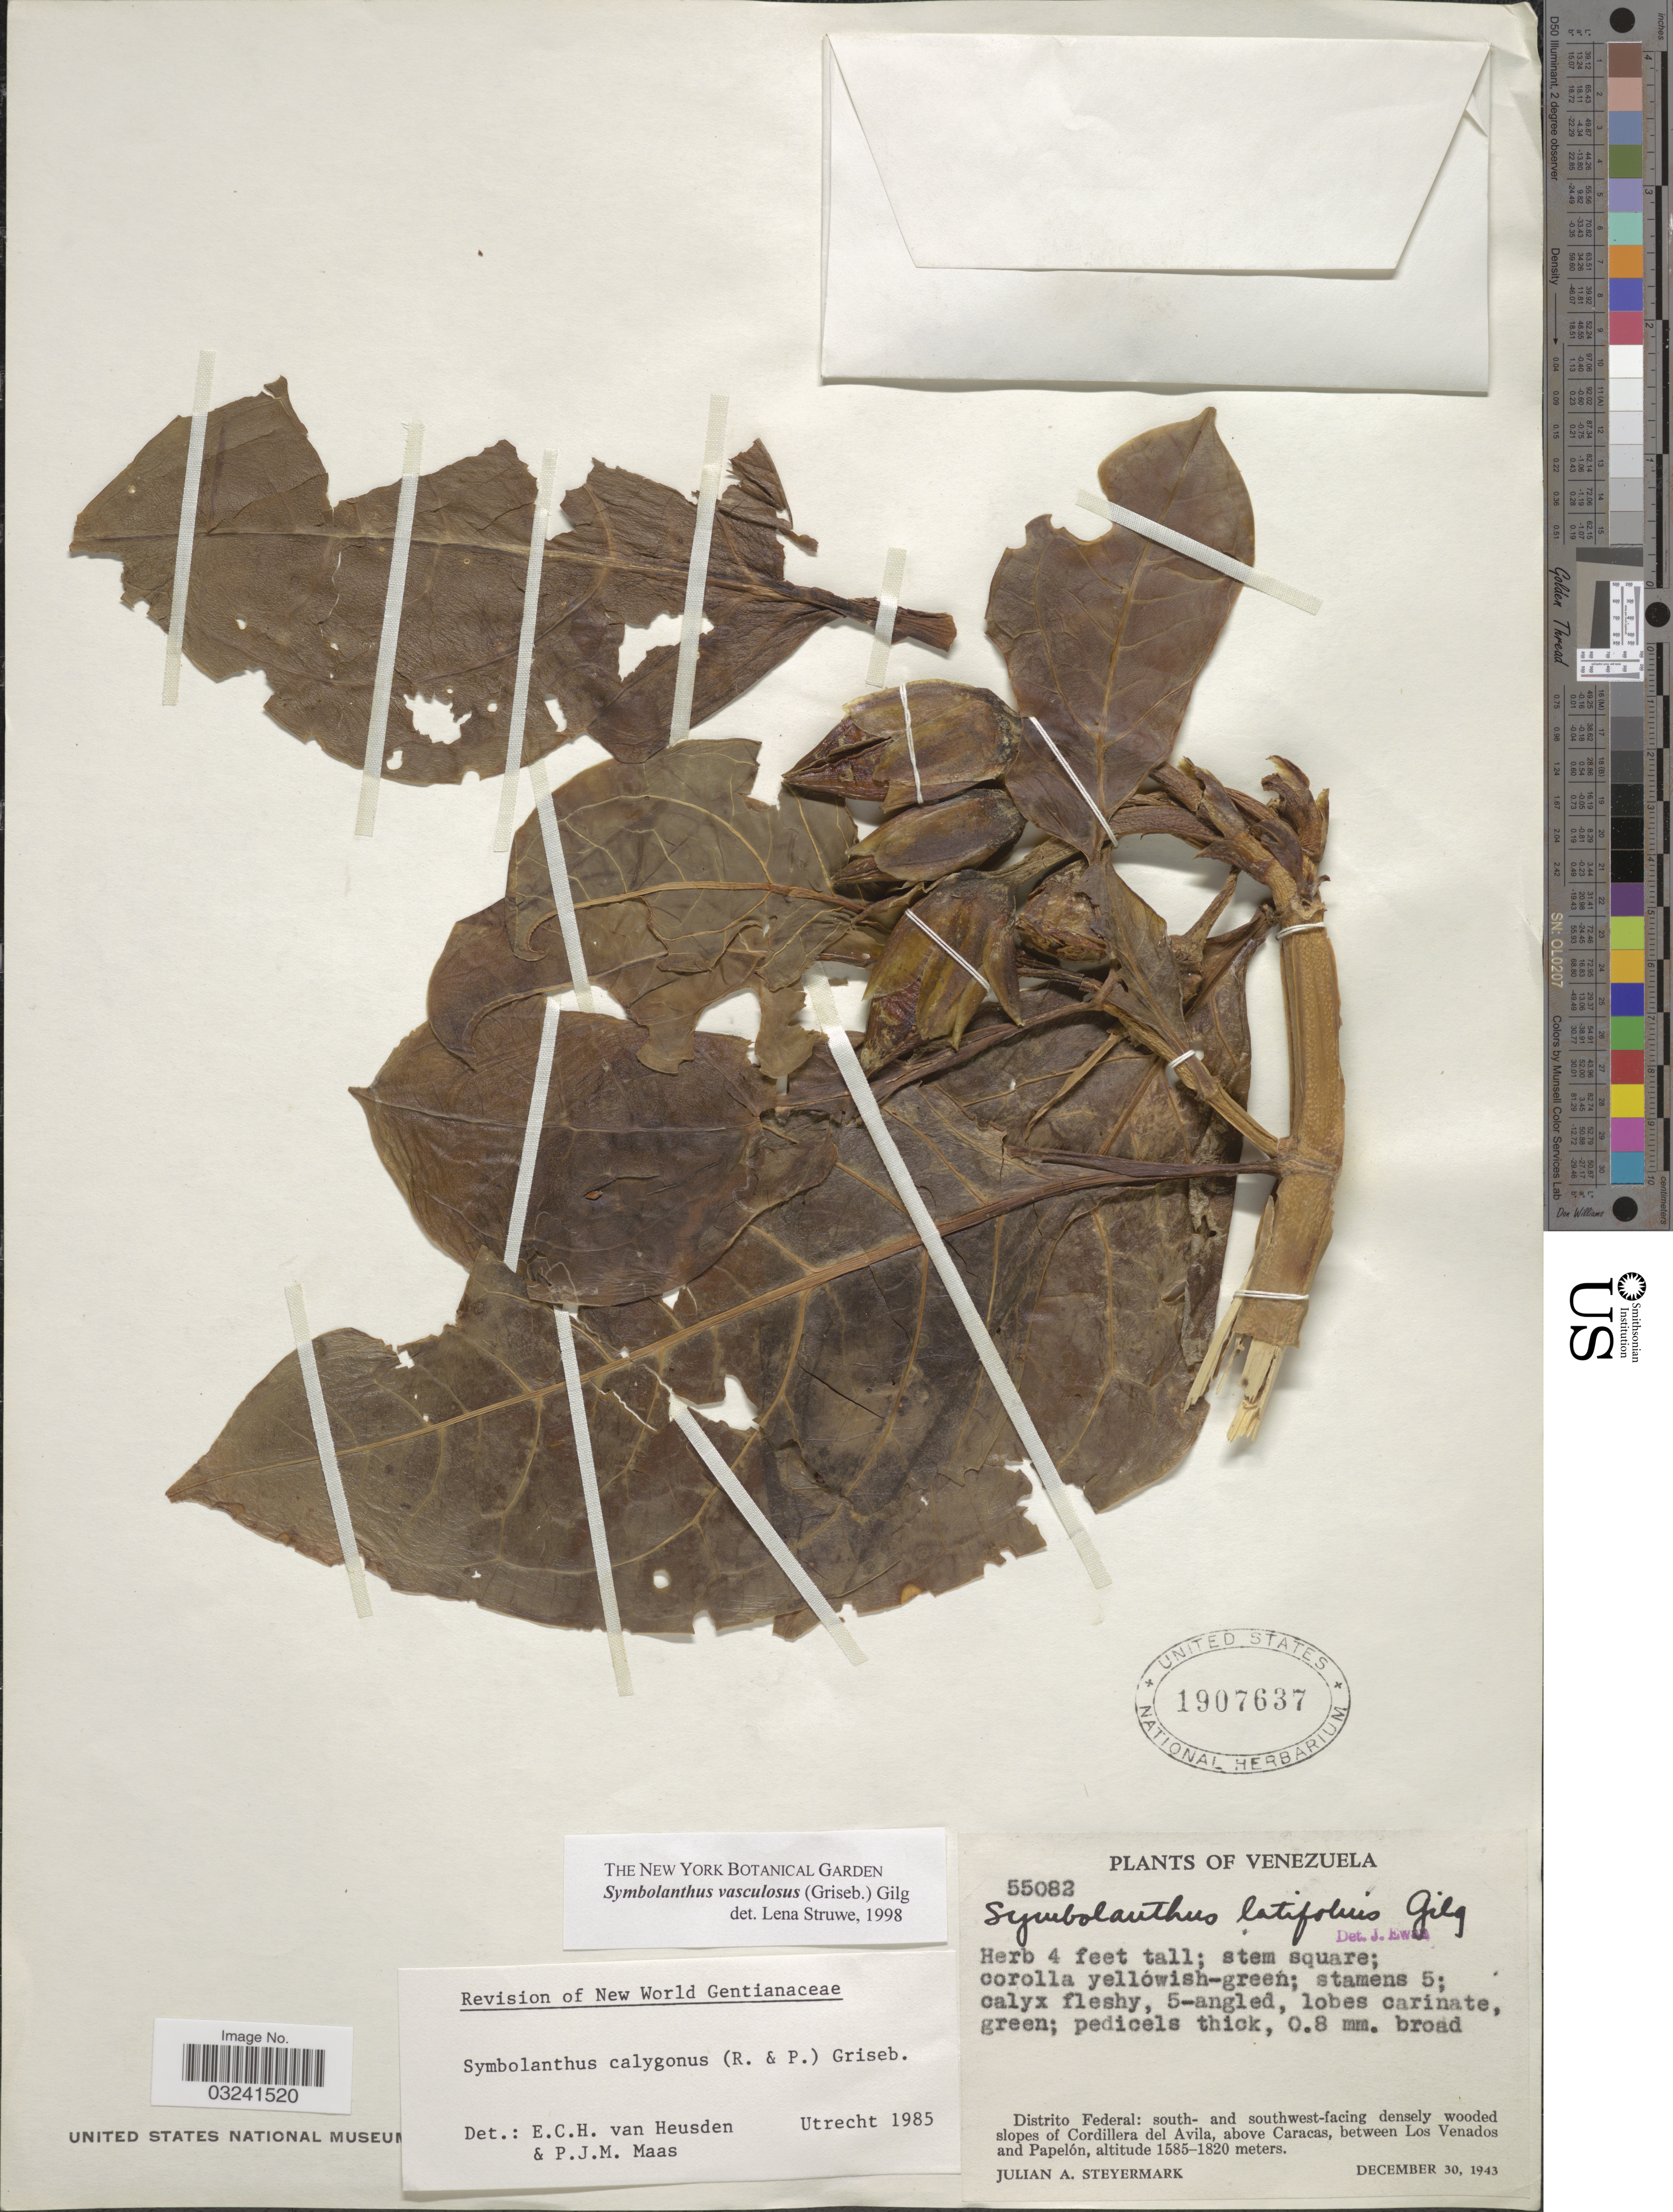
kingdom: Plantae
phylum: Tracheophyta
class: Magnoliopsida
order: Gentianales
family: Gentianaceae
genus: Symbolanthus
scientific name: Symbolanthus vasculosus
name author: (Griseb.) Gilg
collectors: J. Steyermark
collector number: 55082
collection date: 1943-12-30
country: Venezuela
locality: Distrito Federal: south- and southwest-facing densely wooded slopes of Cordillera del Avila, above Caracas, between Los Venados and Papelón.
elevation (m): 1585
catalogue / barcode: US 1907637